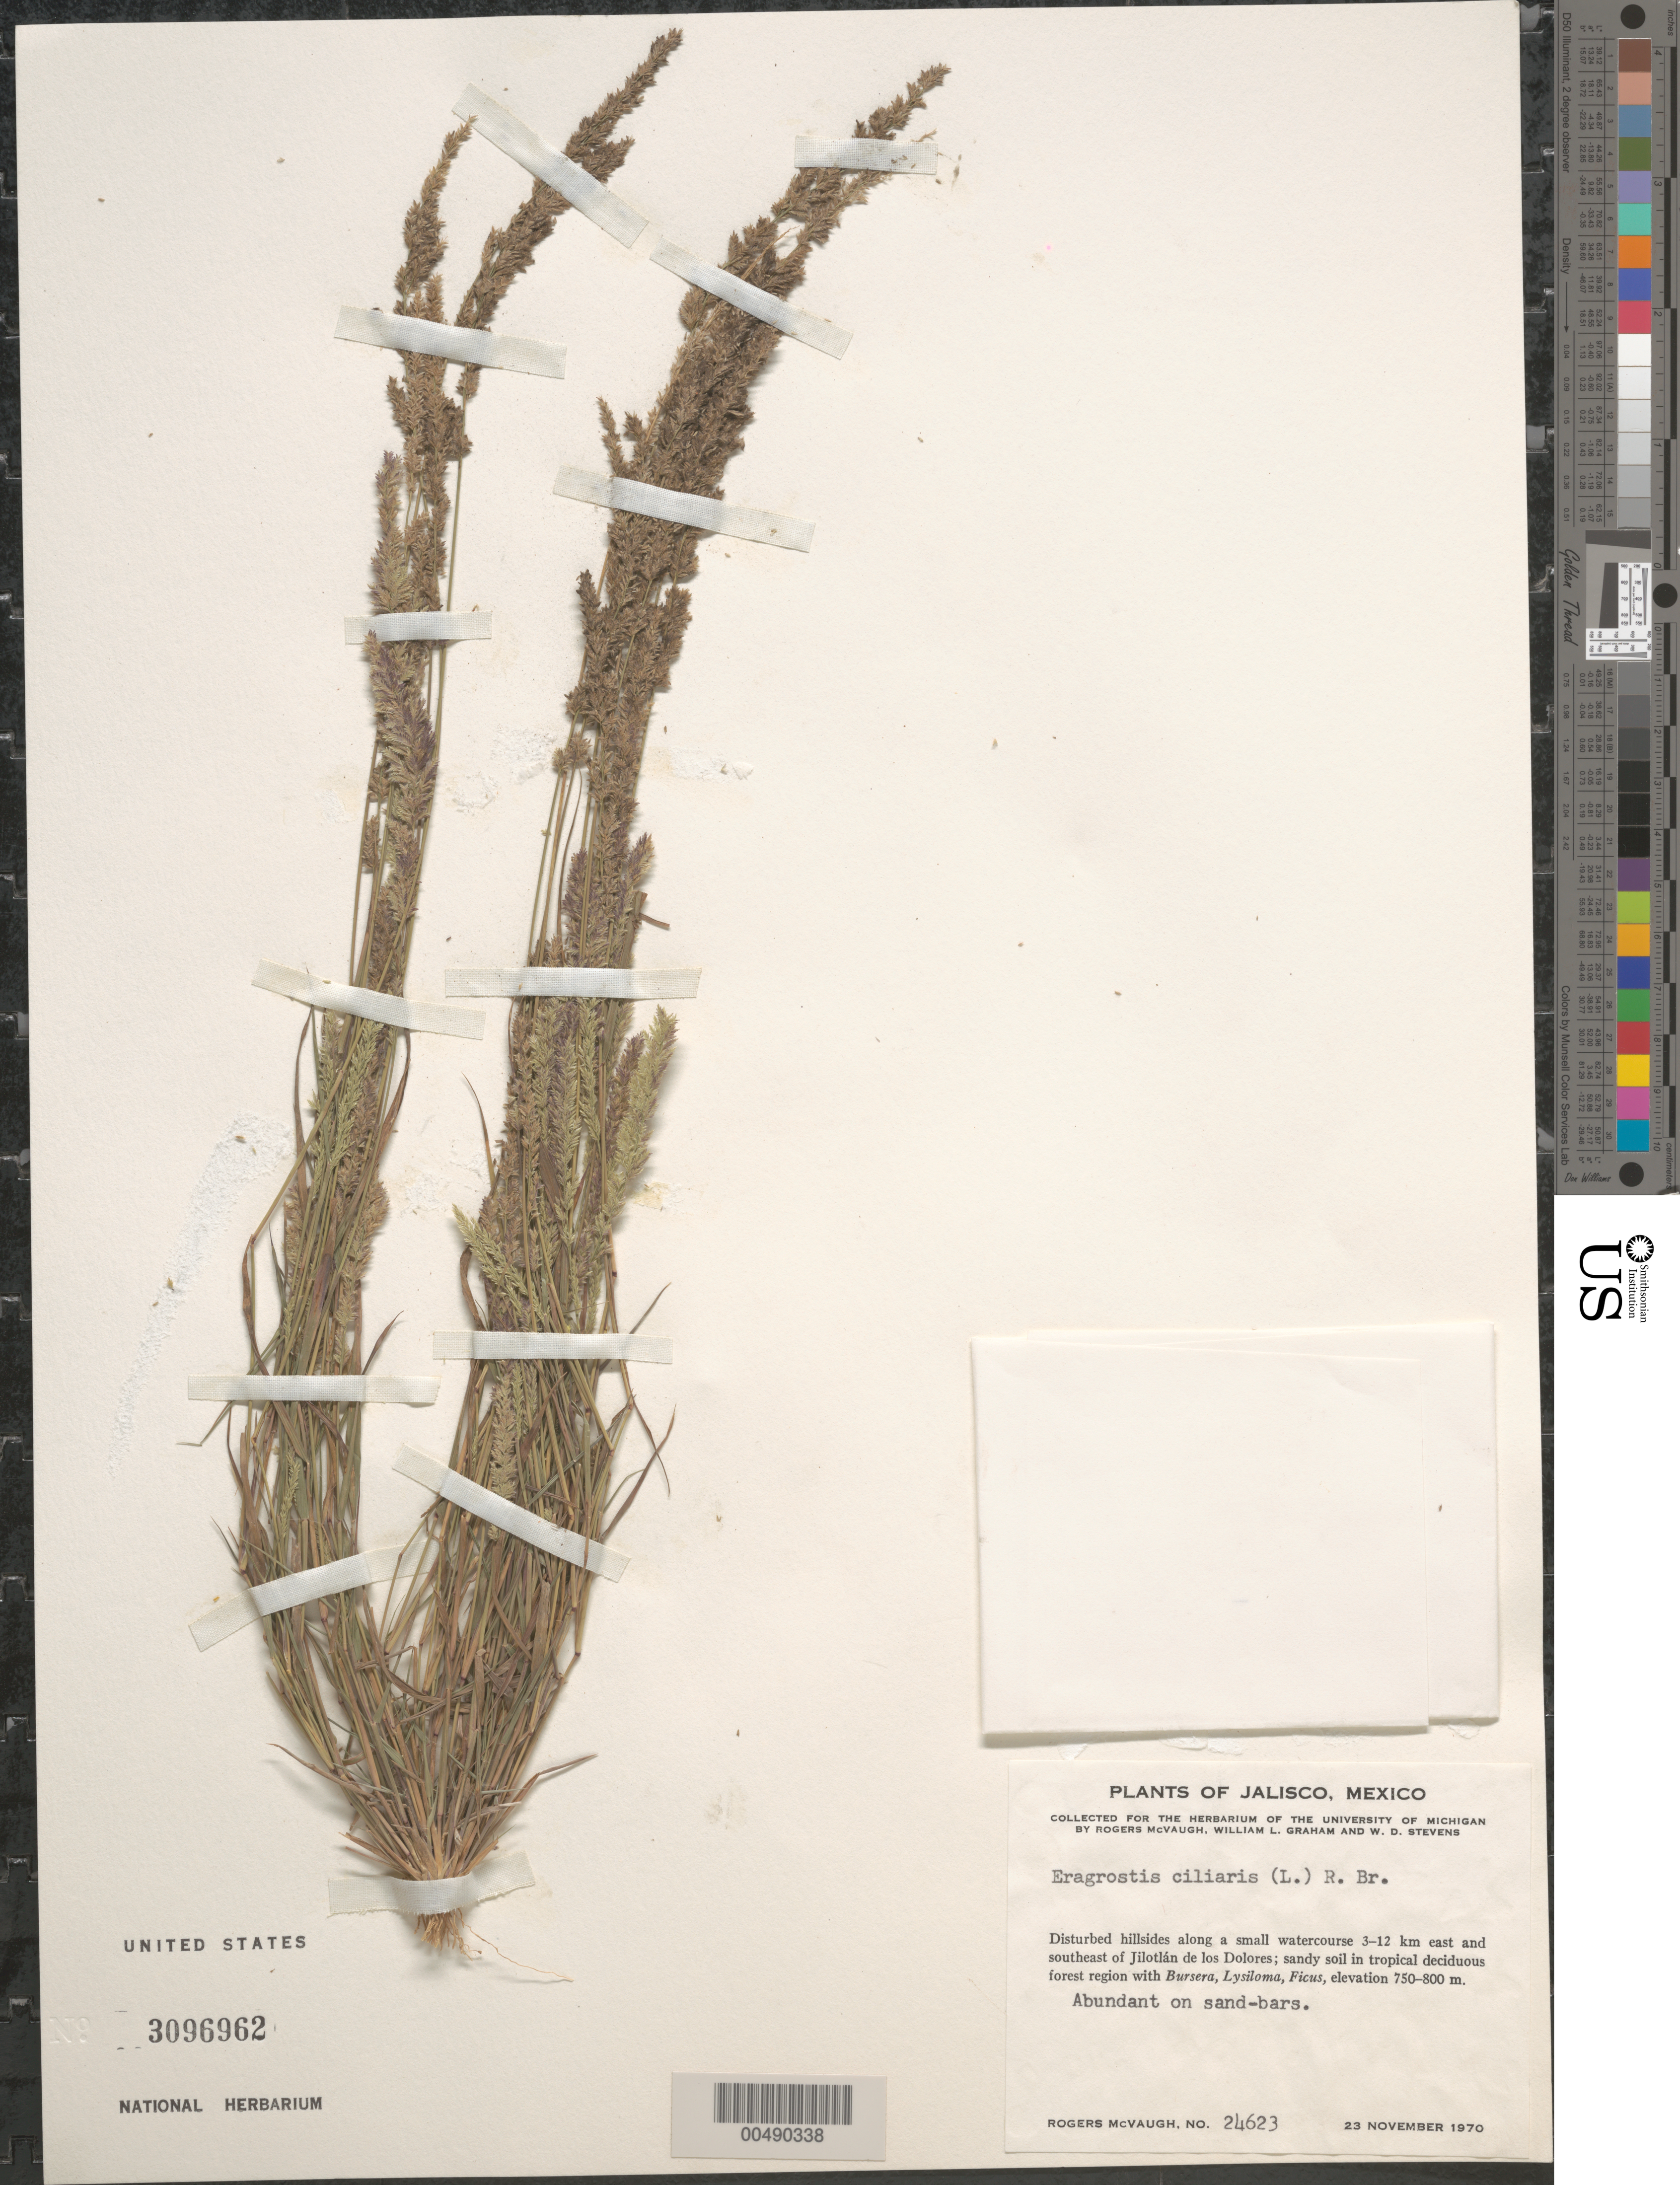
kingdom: Plantae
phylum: Tracheophyta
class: Liliopsida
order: Poales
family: Poaceae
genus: Eragrostis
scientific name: Eragrostis ciliaris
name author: (L.) R. Br.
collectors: R. McVaugh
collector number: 24623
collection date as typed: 23 Nov 1970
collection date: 1970-11-23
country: Mexico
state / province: Jalisco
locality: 3-12 km E and SE of Jilotlán de los Dolores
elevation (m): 750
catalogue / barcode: US 3096962